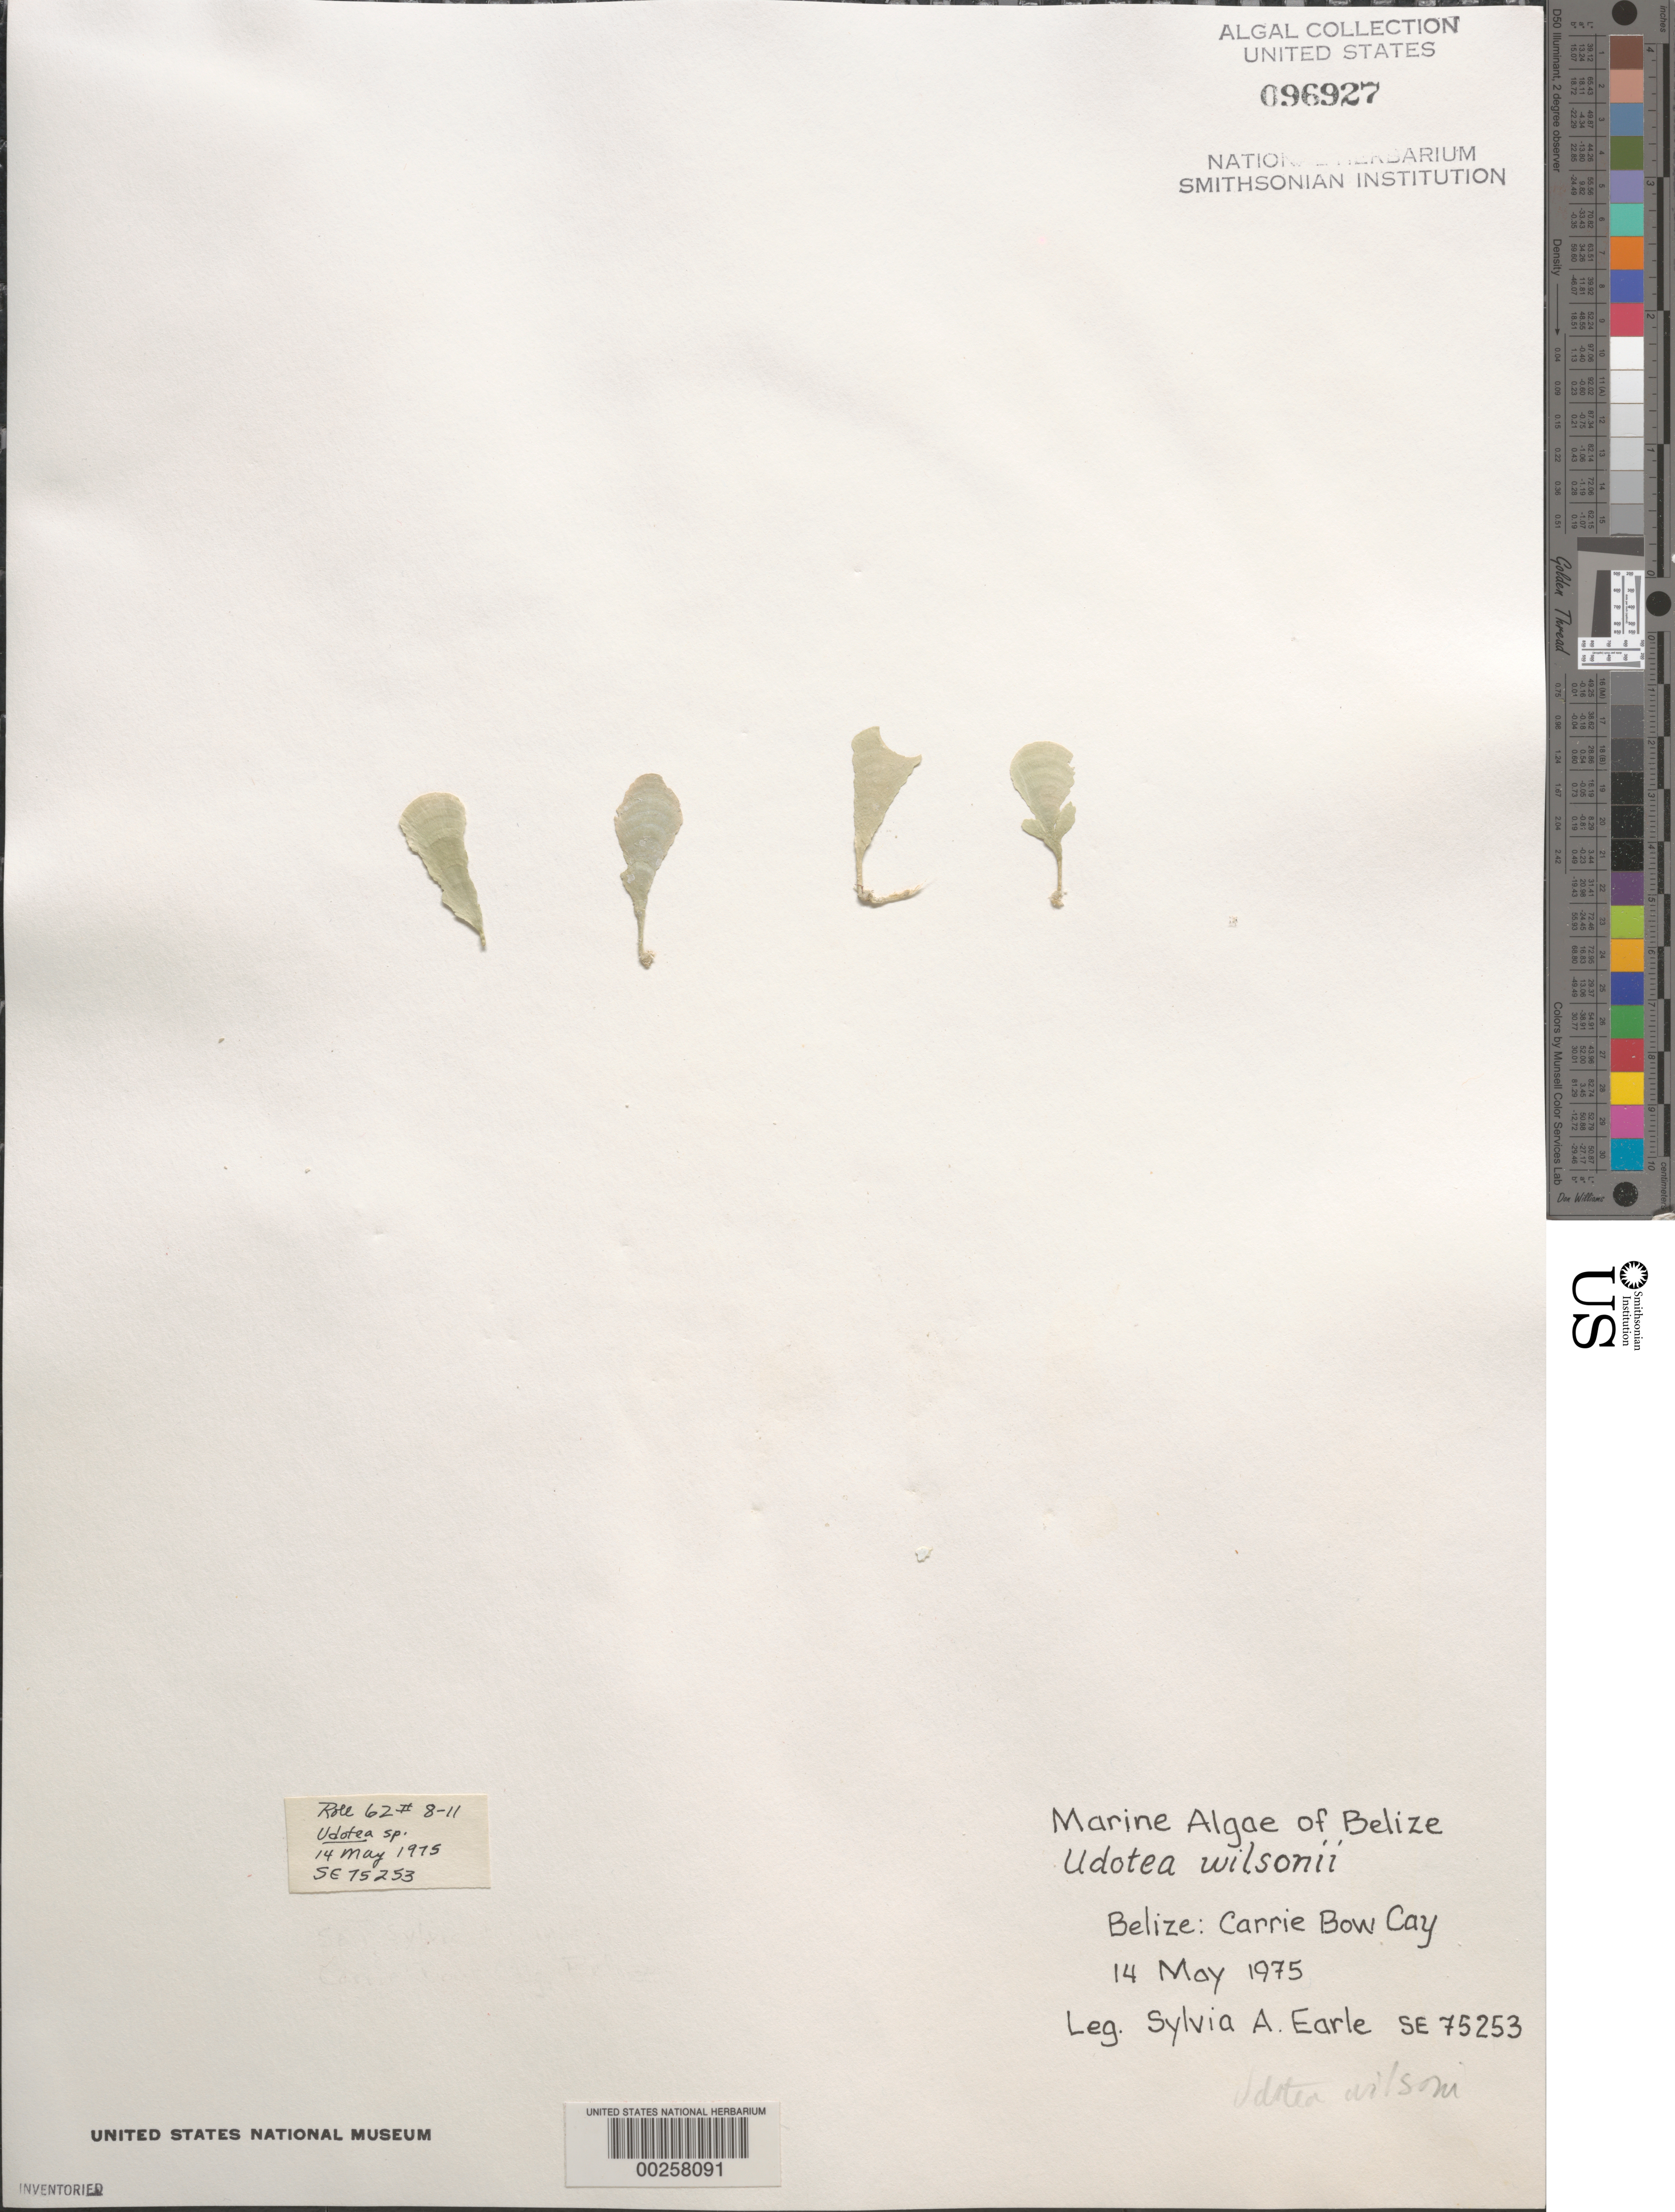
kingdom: Plantae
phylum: Chlorophyta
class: Ulvophyceae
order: Bryopsidales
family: Udoteaceae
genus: Udotea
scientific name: Udotea wilsonii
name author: A. Gepp et al. in A. Gepp & E. Gepp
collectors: S. A. Earle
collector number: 75253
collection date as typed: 14 May 1975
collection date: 1975-05-14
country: Belize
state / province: Stann Creek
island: Carrie Bow Cay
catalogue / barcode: US 96927